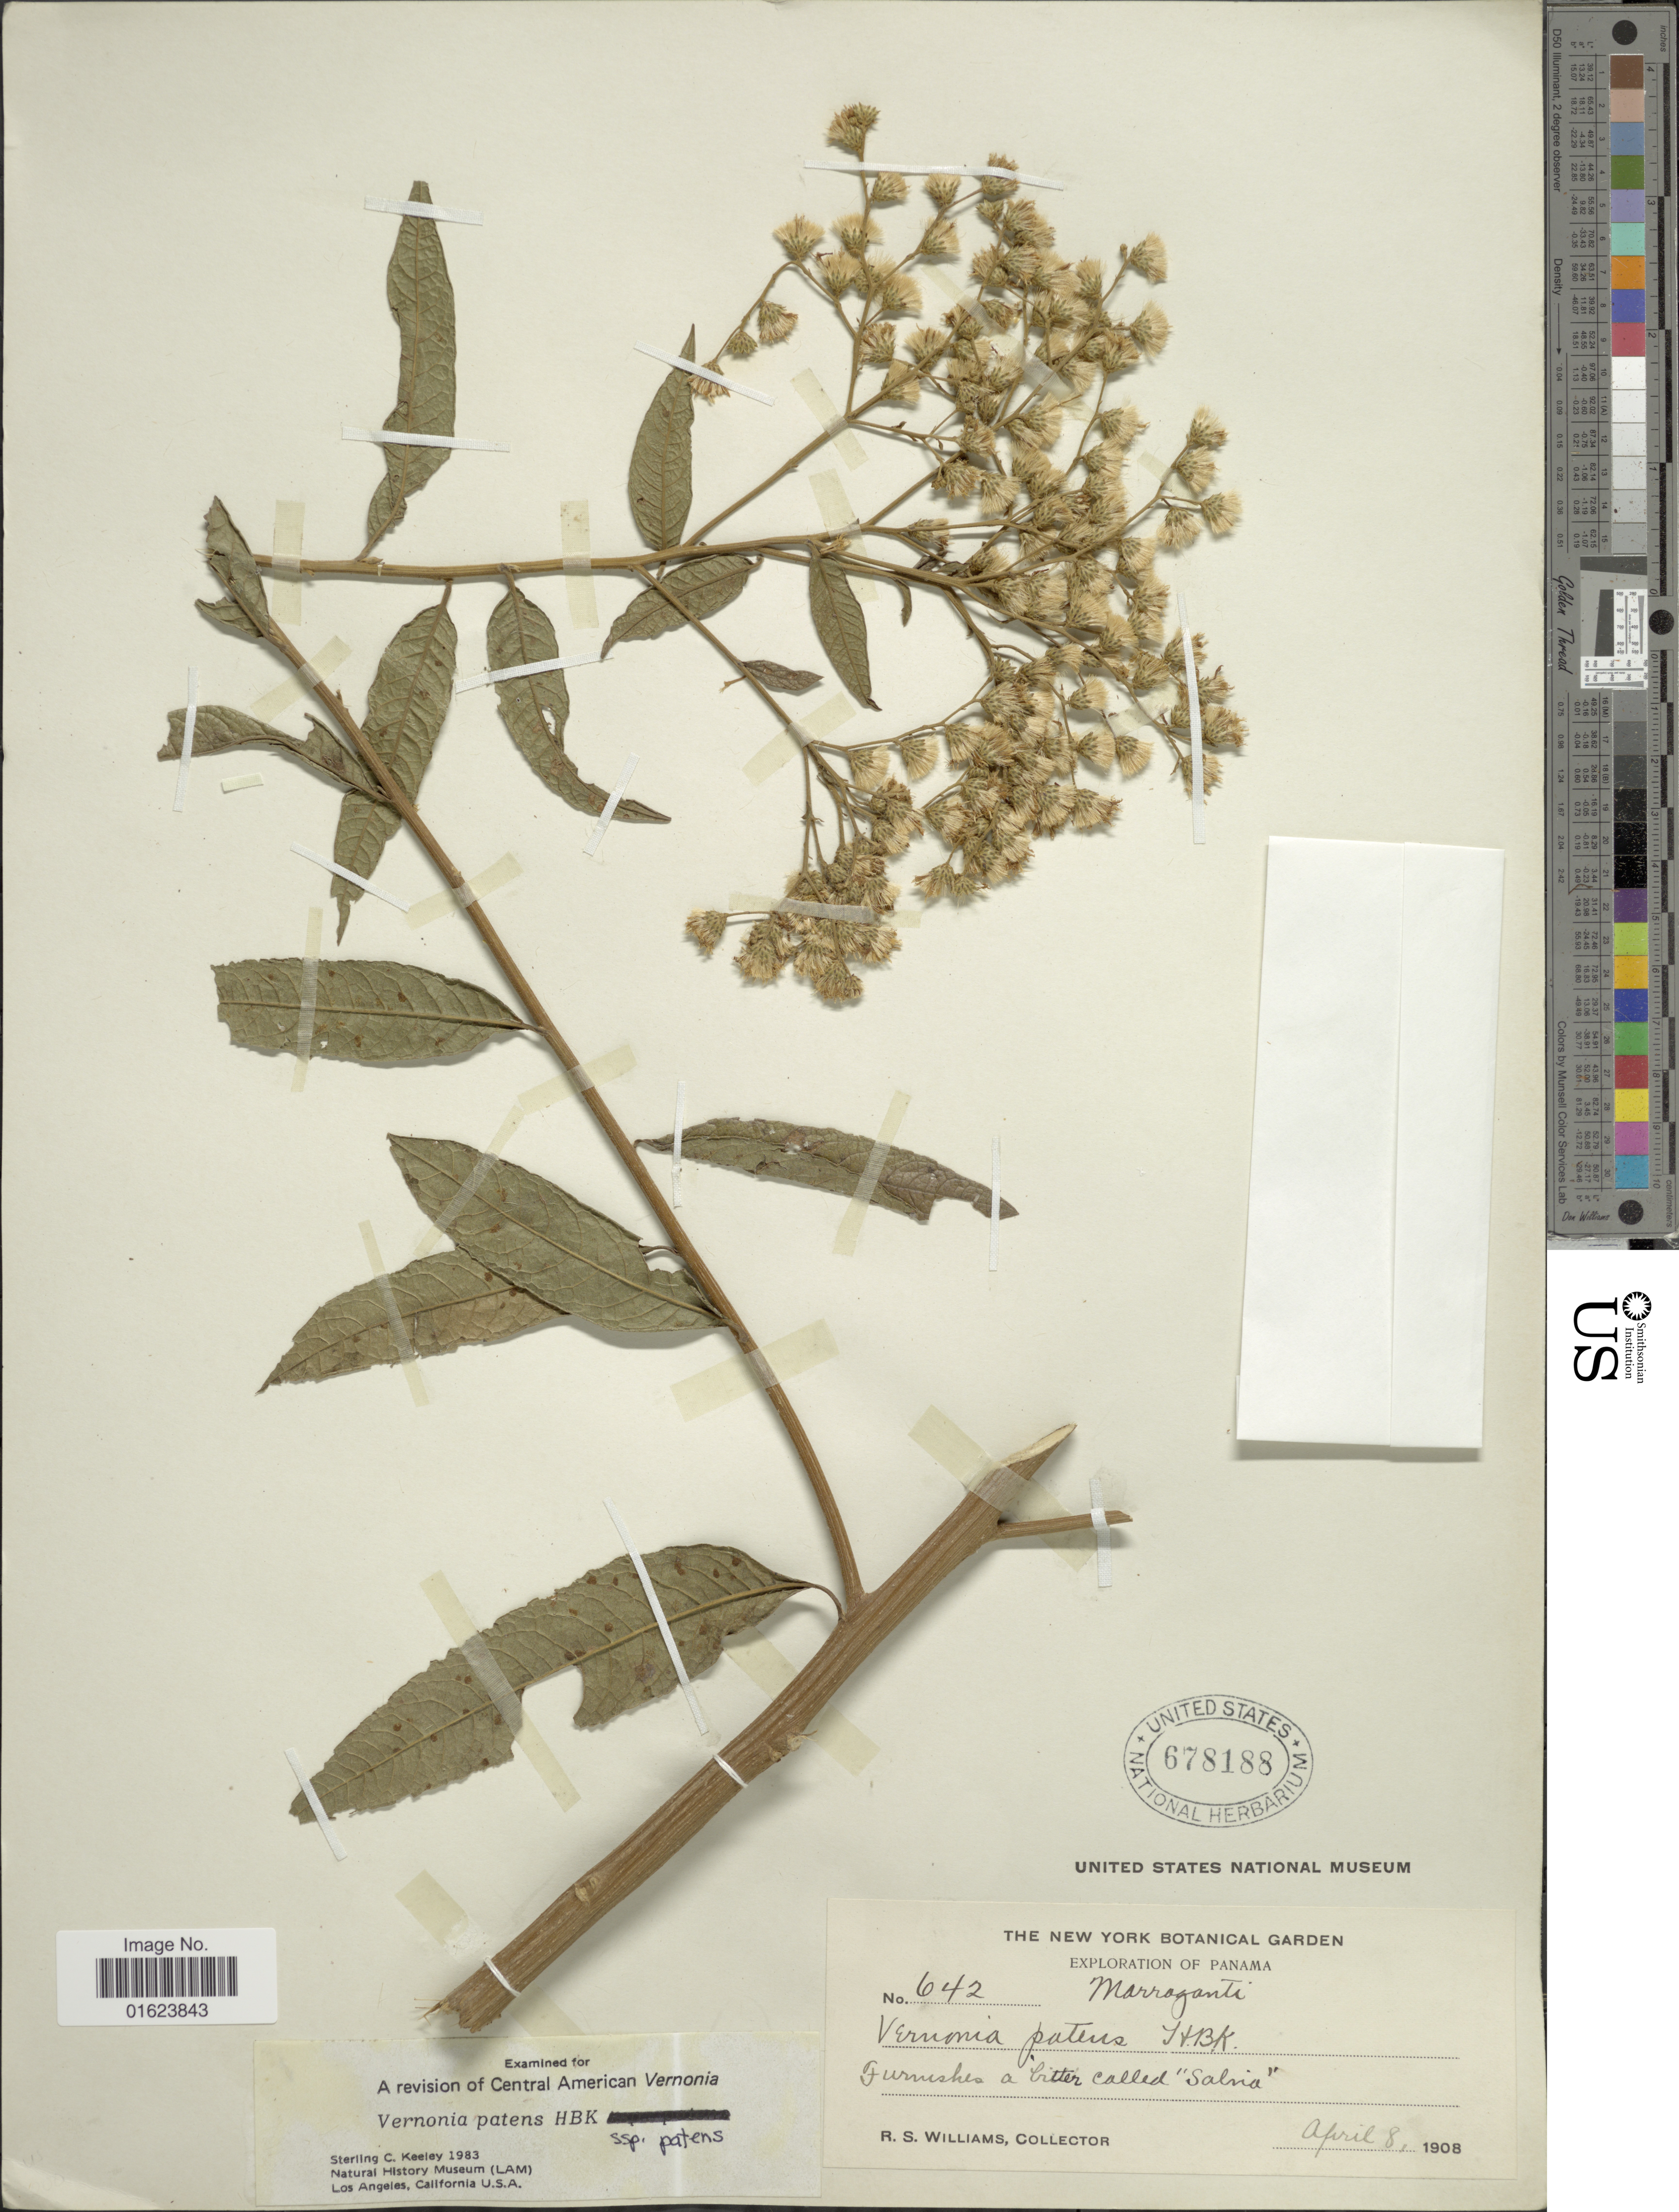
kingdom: Plantae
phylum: Tracheophyta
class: Magnoliopsida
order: Asterales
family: Asteraceae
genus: Vernonanthura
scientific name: Vernonanthura patens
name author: (Kunth) H. Rob.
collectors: R. S. Williams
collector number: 642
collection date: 1908-04-08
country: Panama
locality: Panama Marroganti.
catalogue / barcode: US 678188